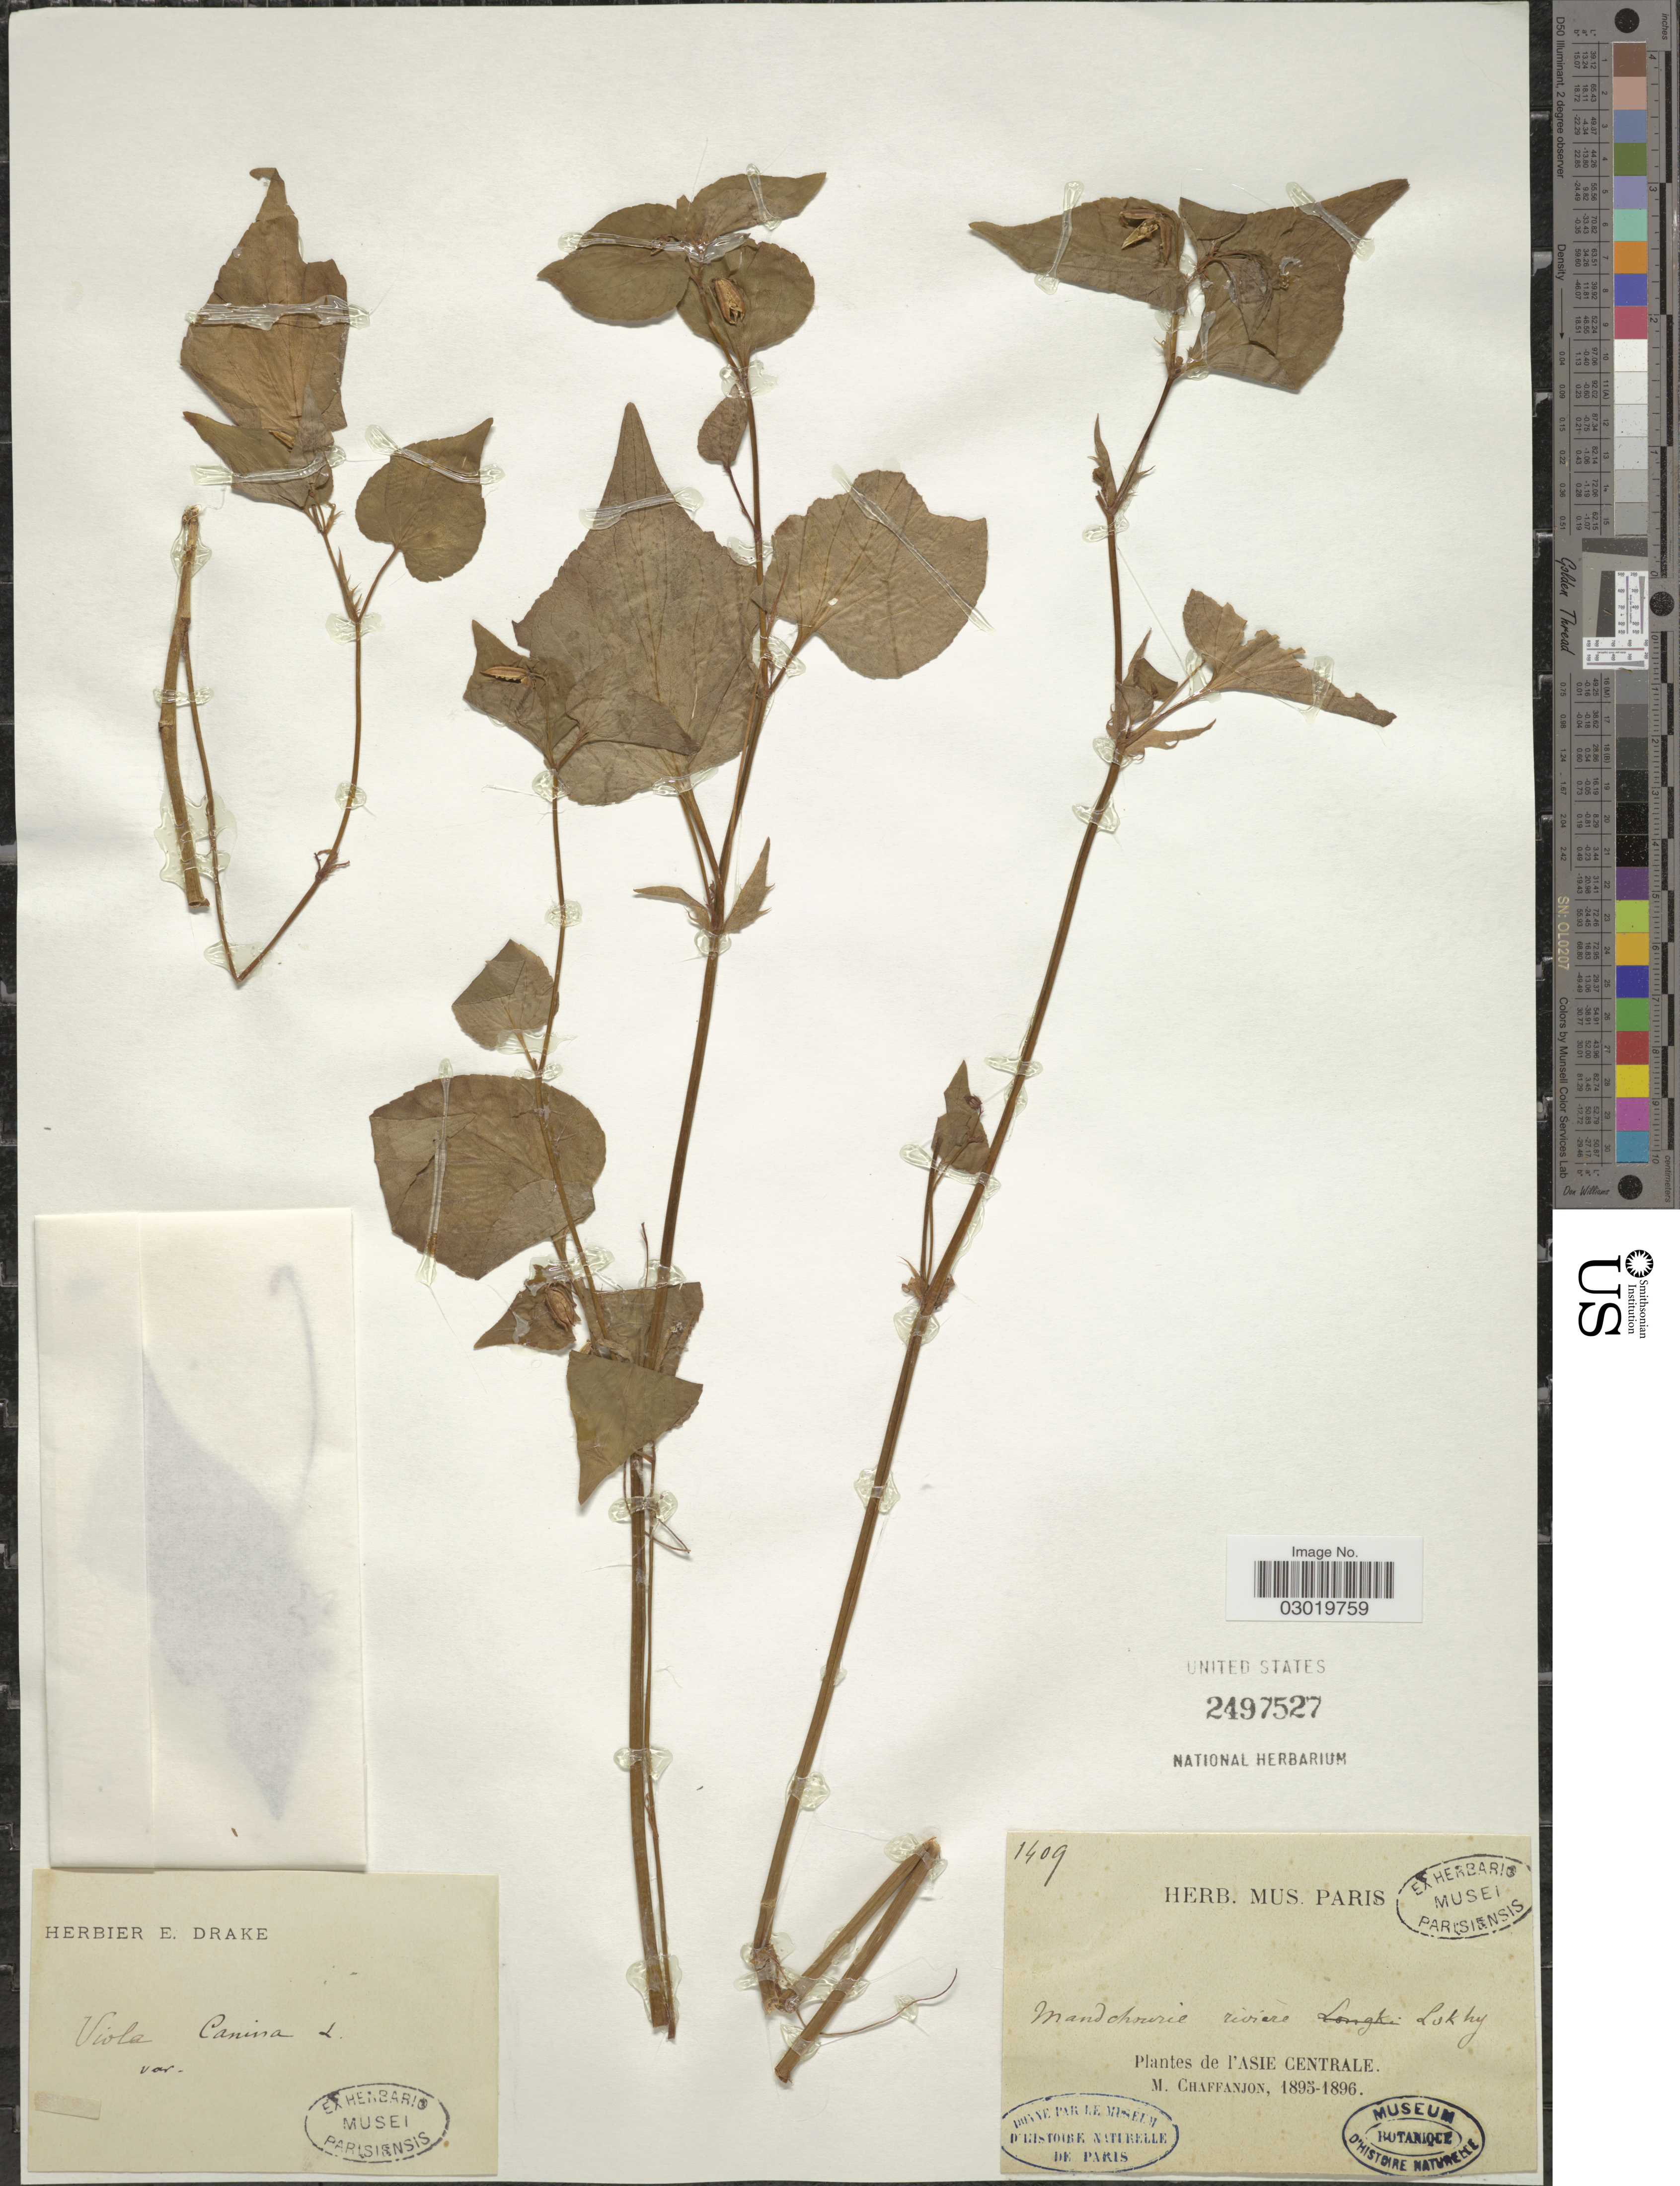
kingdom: Plantae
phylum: Tracheophyta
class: Magnoliopsida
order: Malpighiales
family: Violaceae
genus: Viola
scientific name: Viola canina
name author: L.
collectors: M. Chaffanjon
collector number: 1409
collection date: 1895/1896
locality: Asie Centrale.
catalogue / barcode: US 2497527